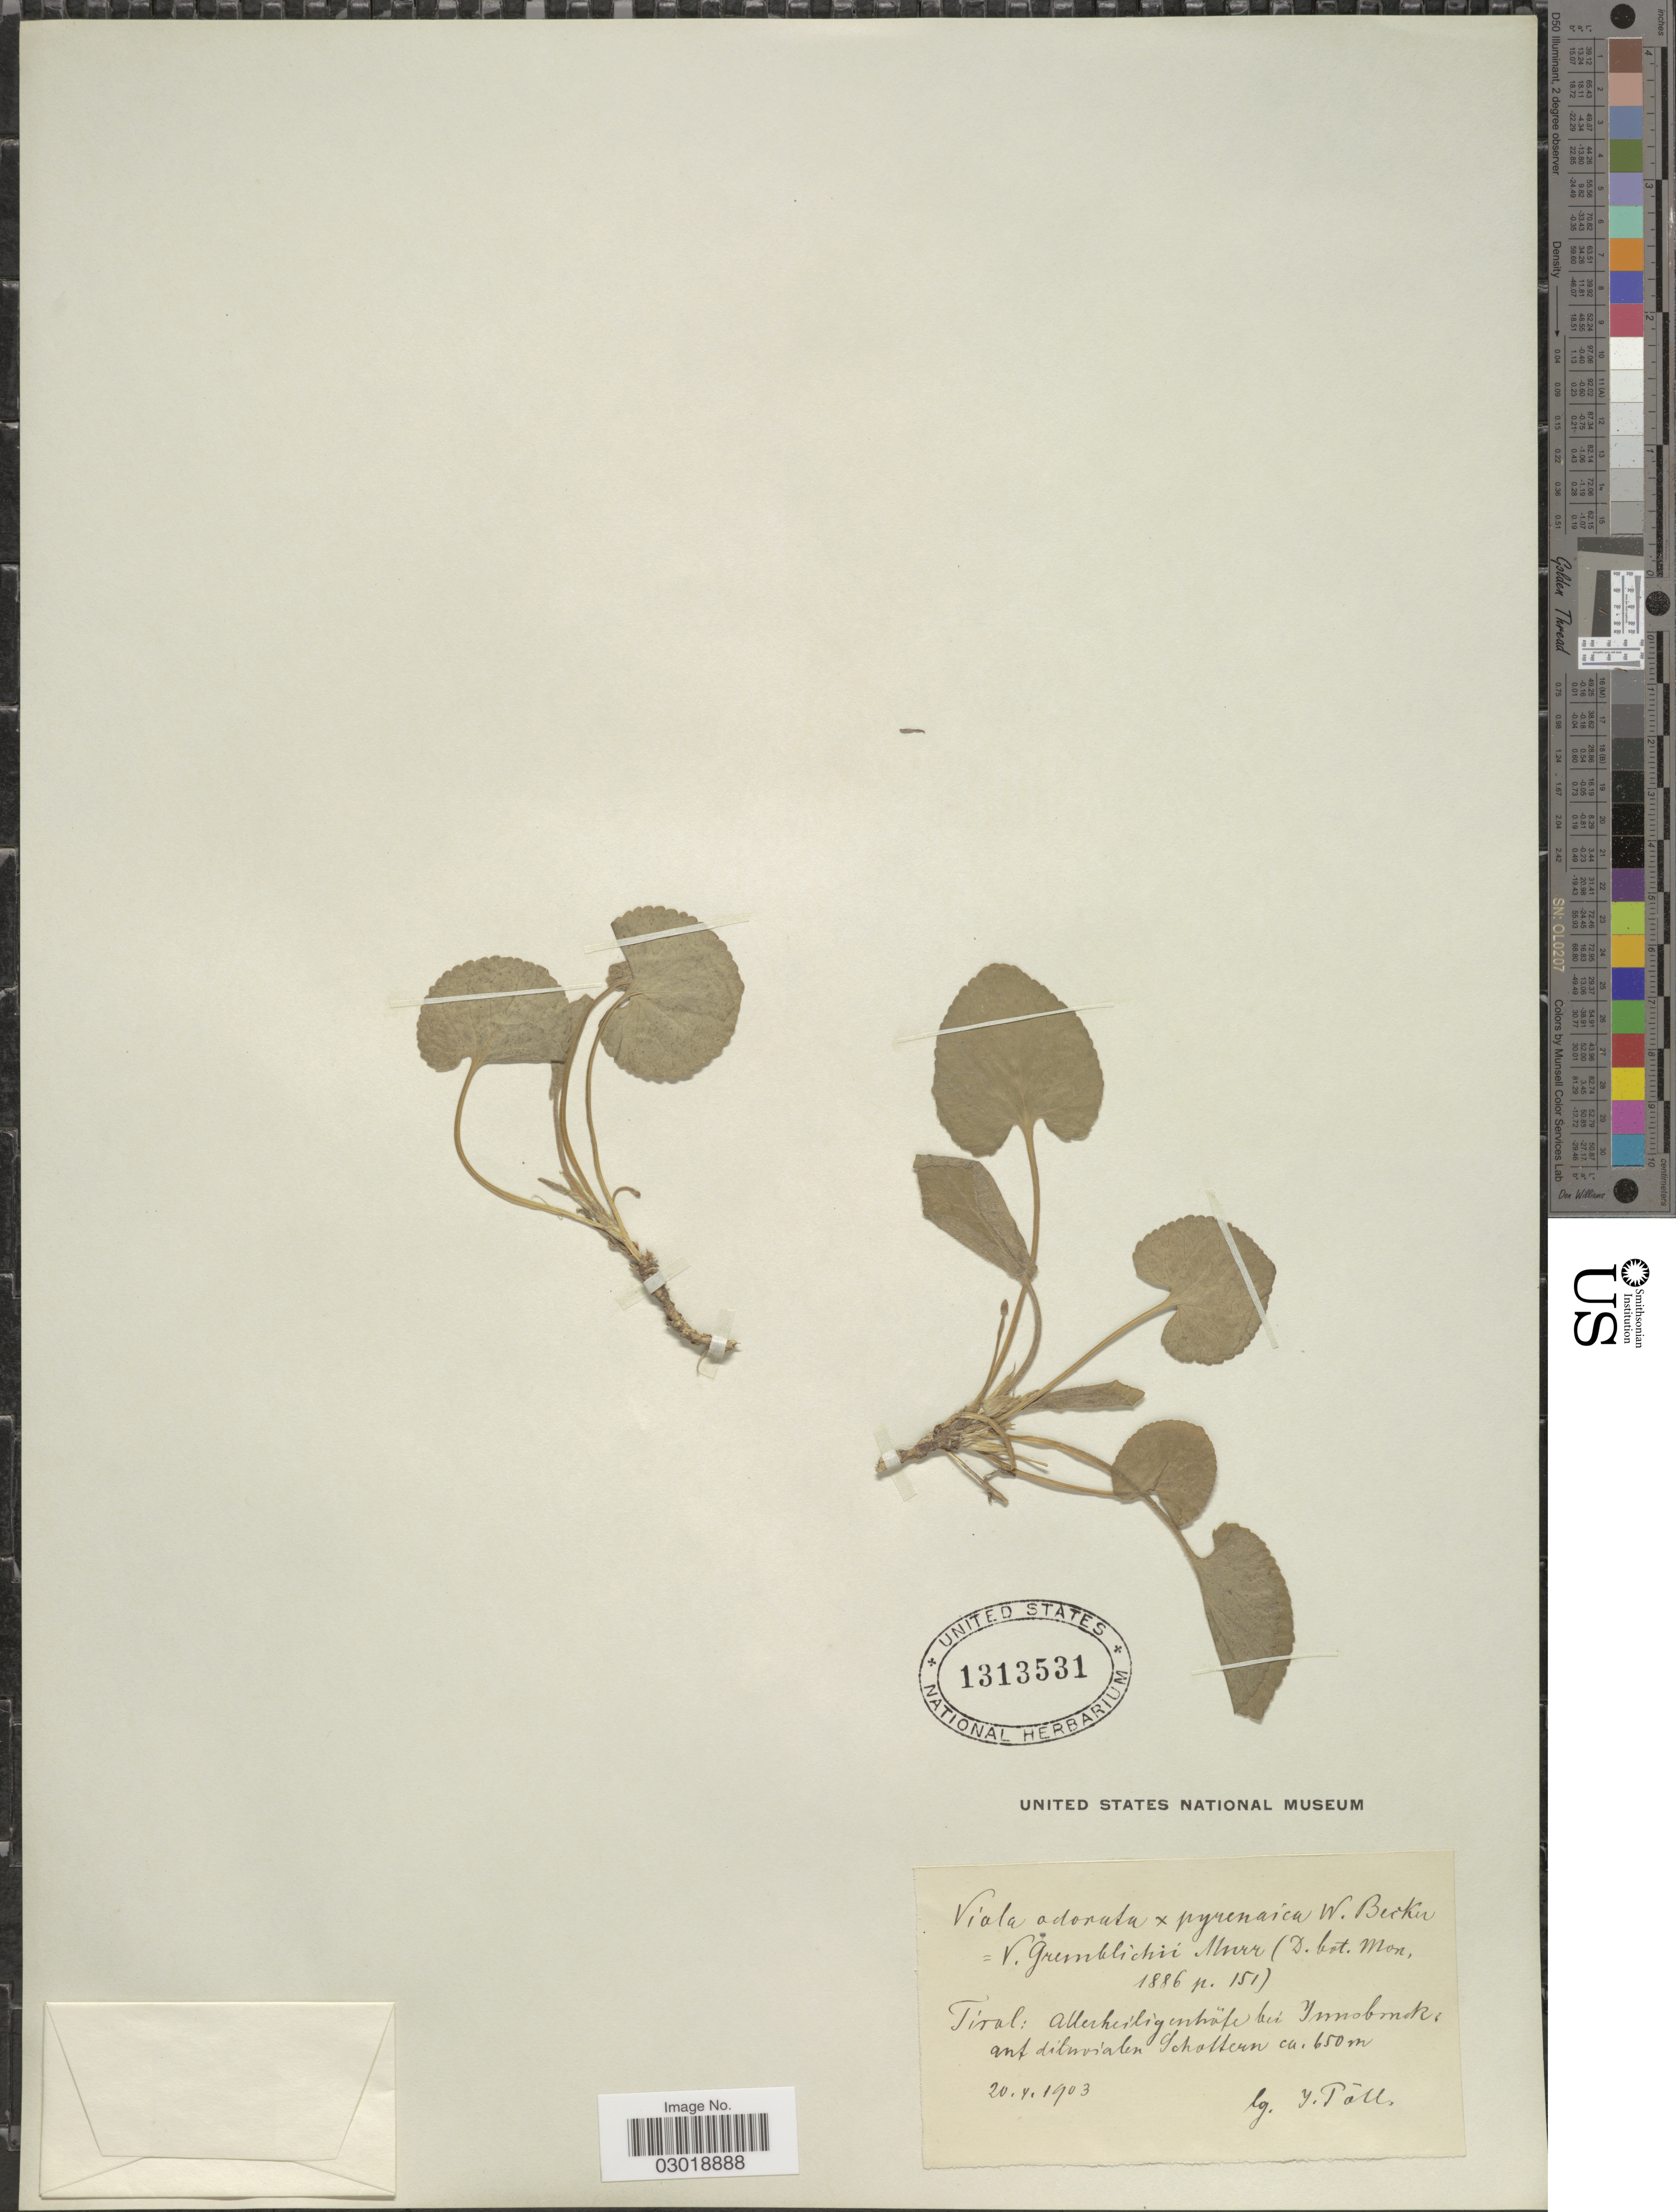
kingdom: Plantae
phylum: Tracheophyta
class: Magnoliopsida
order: Malpighiales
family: Violaceae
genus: Viola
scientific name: Viola odorata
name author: L.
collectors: J. Poll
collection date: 1903-04-20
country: Austria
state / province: Tirol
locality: Tirol: Allerheiligenhöfe bei Innsbruck auf diluvialen.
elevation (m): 650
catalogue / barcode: US 1313531